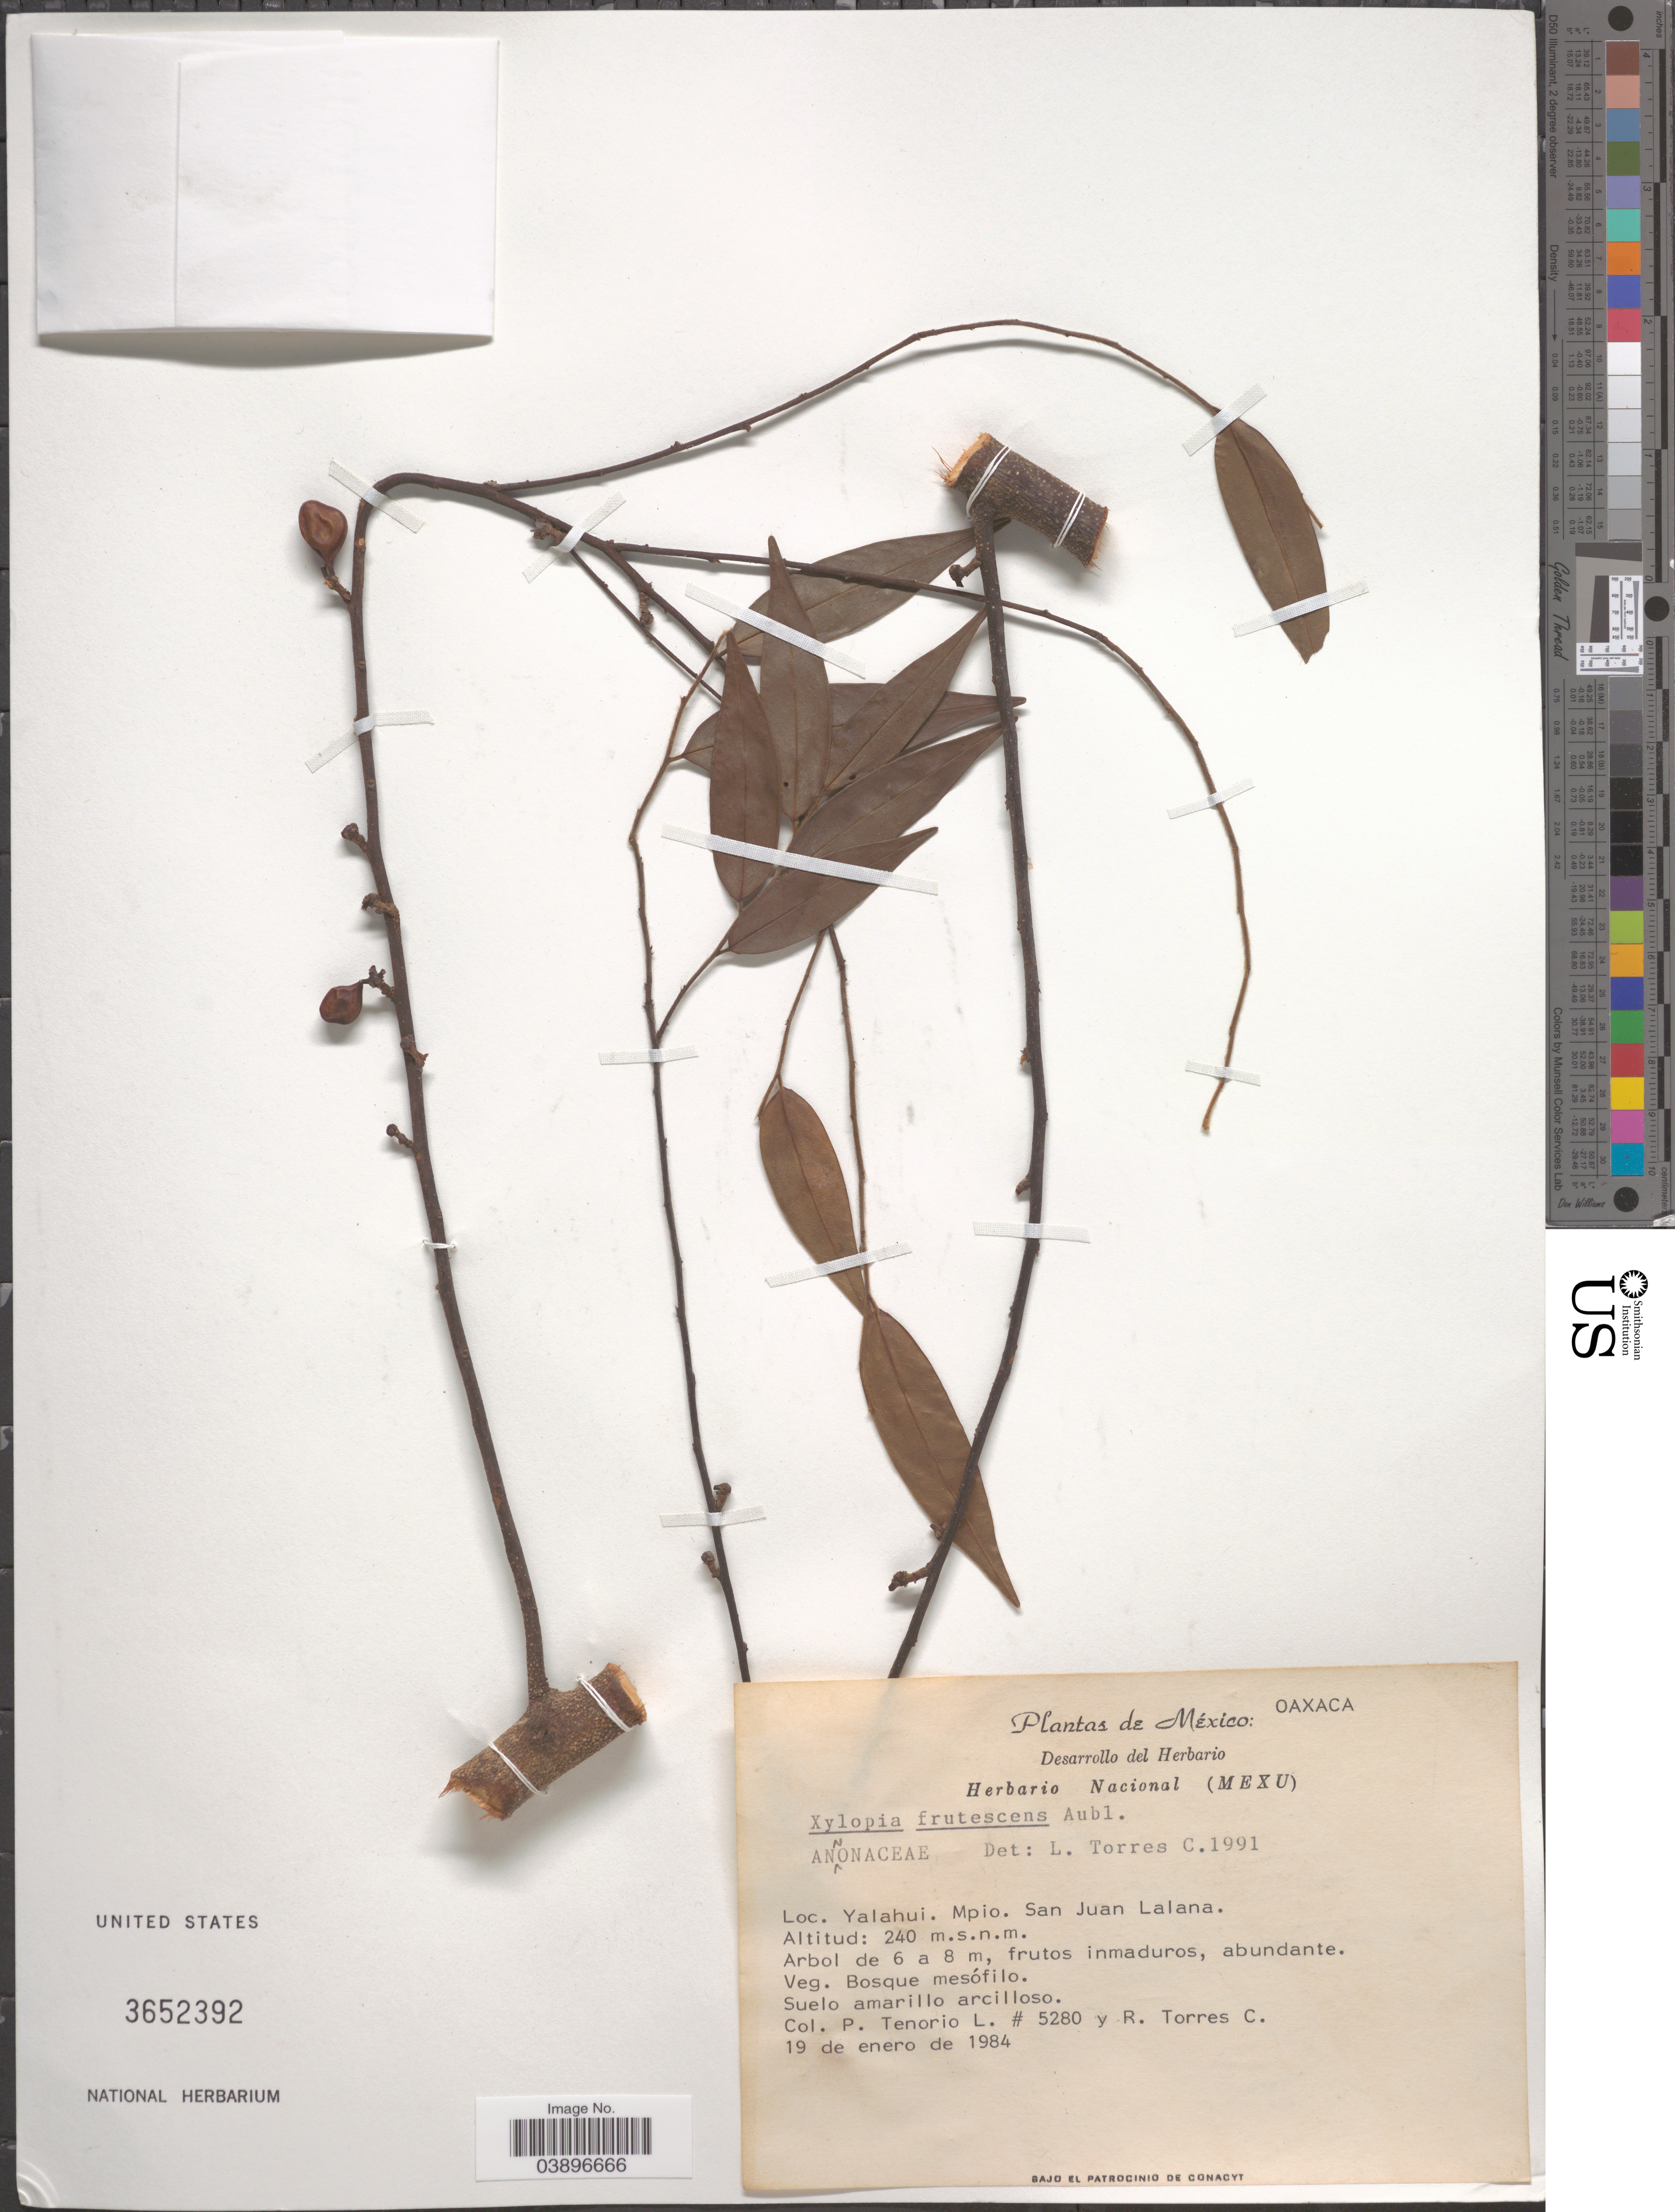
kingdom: Plantae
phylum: Tracheophyta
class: Magnoliopsida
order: Magnoliales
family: Annonaceae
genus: Xylopia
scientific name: Xylopia frutescens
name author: Aubl.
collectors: P. Tenorio L. & R. Torres C.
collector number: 5280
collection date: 1984-01-19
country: Mexico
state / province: Oaxaca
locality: Yalahui. Mpio. San Juan Lalana.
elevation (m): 240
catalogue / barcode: US 3652392